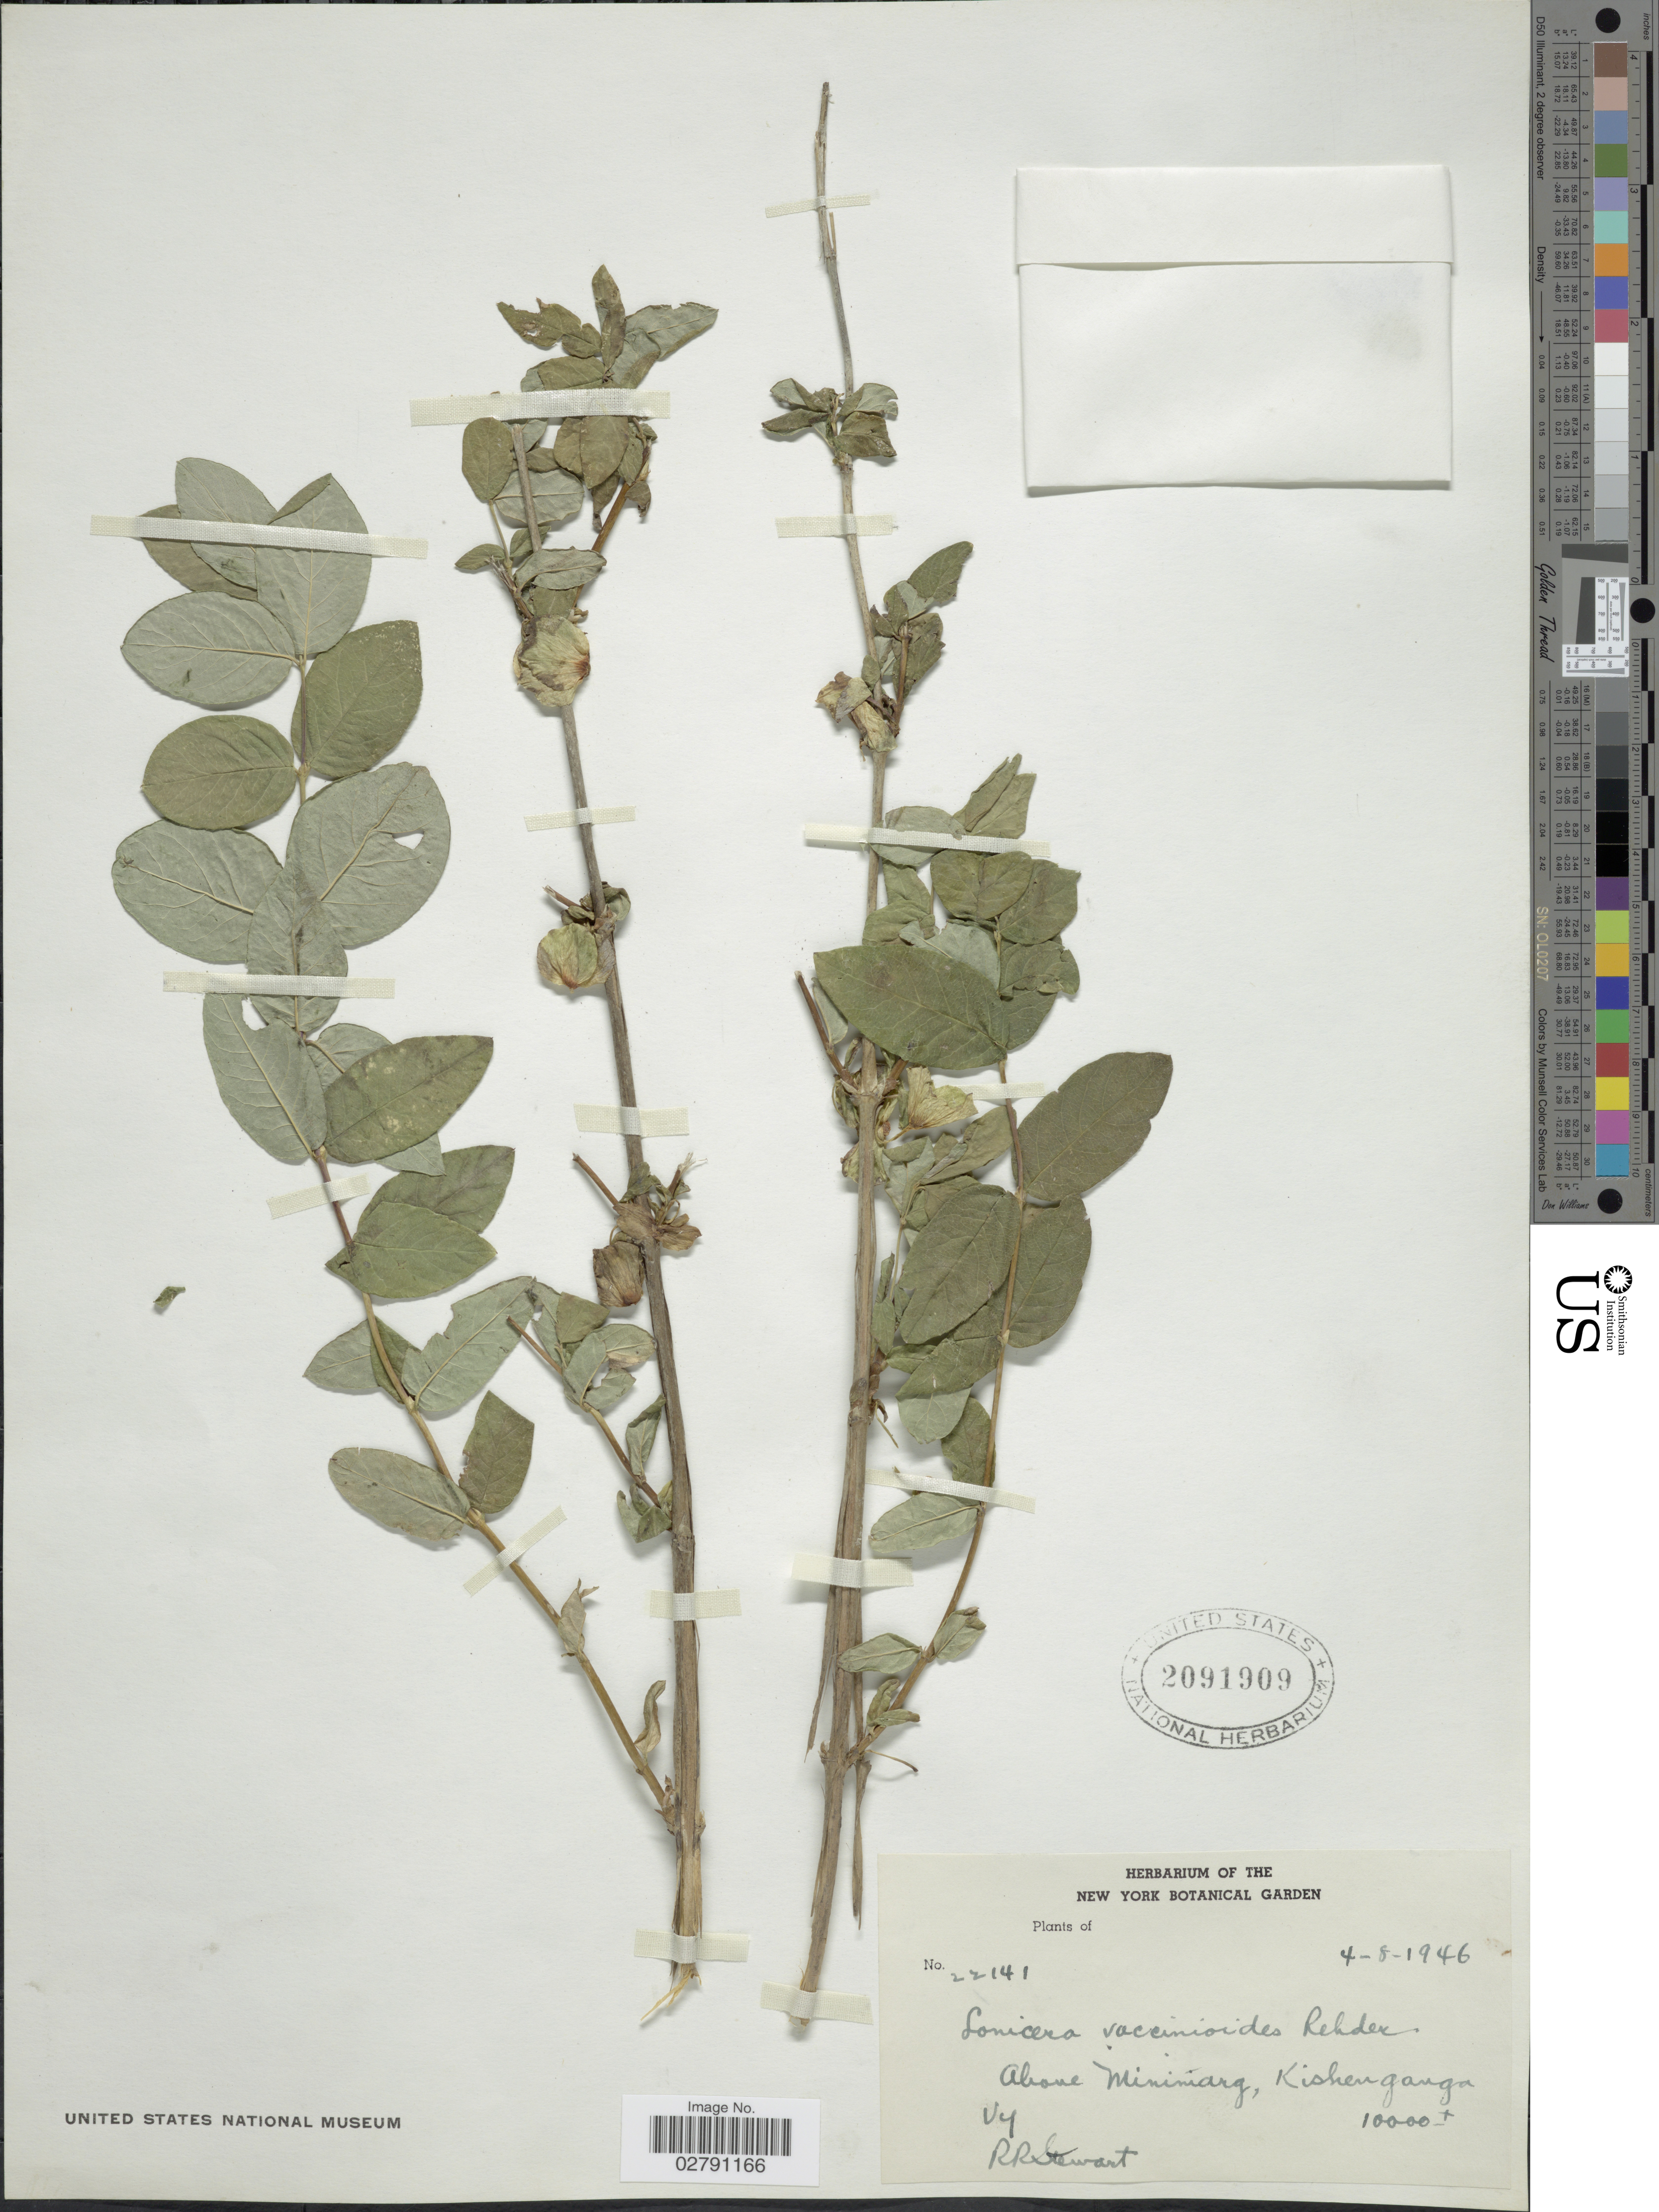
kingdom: Plantae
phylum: Tracheophyta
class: Magnoliopsida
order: Dipsacales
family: Caprifoliaceae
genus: Lonicera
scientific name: Lonicera vaccinioides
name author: Rehder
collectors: R. R. Stewart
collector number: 22141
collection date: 1946-08-04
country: Pakistan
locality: Above Mininiarg, Kishenganga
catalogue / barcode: US 2091909